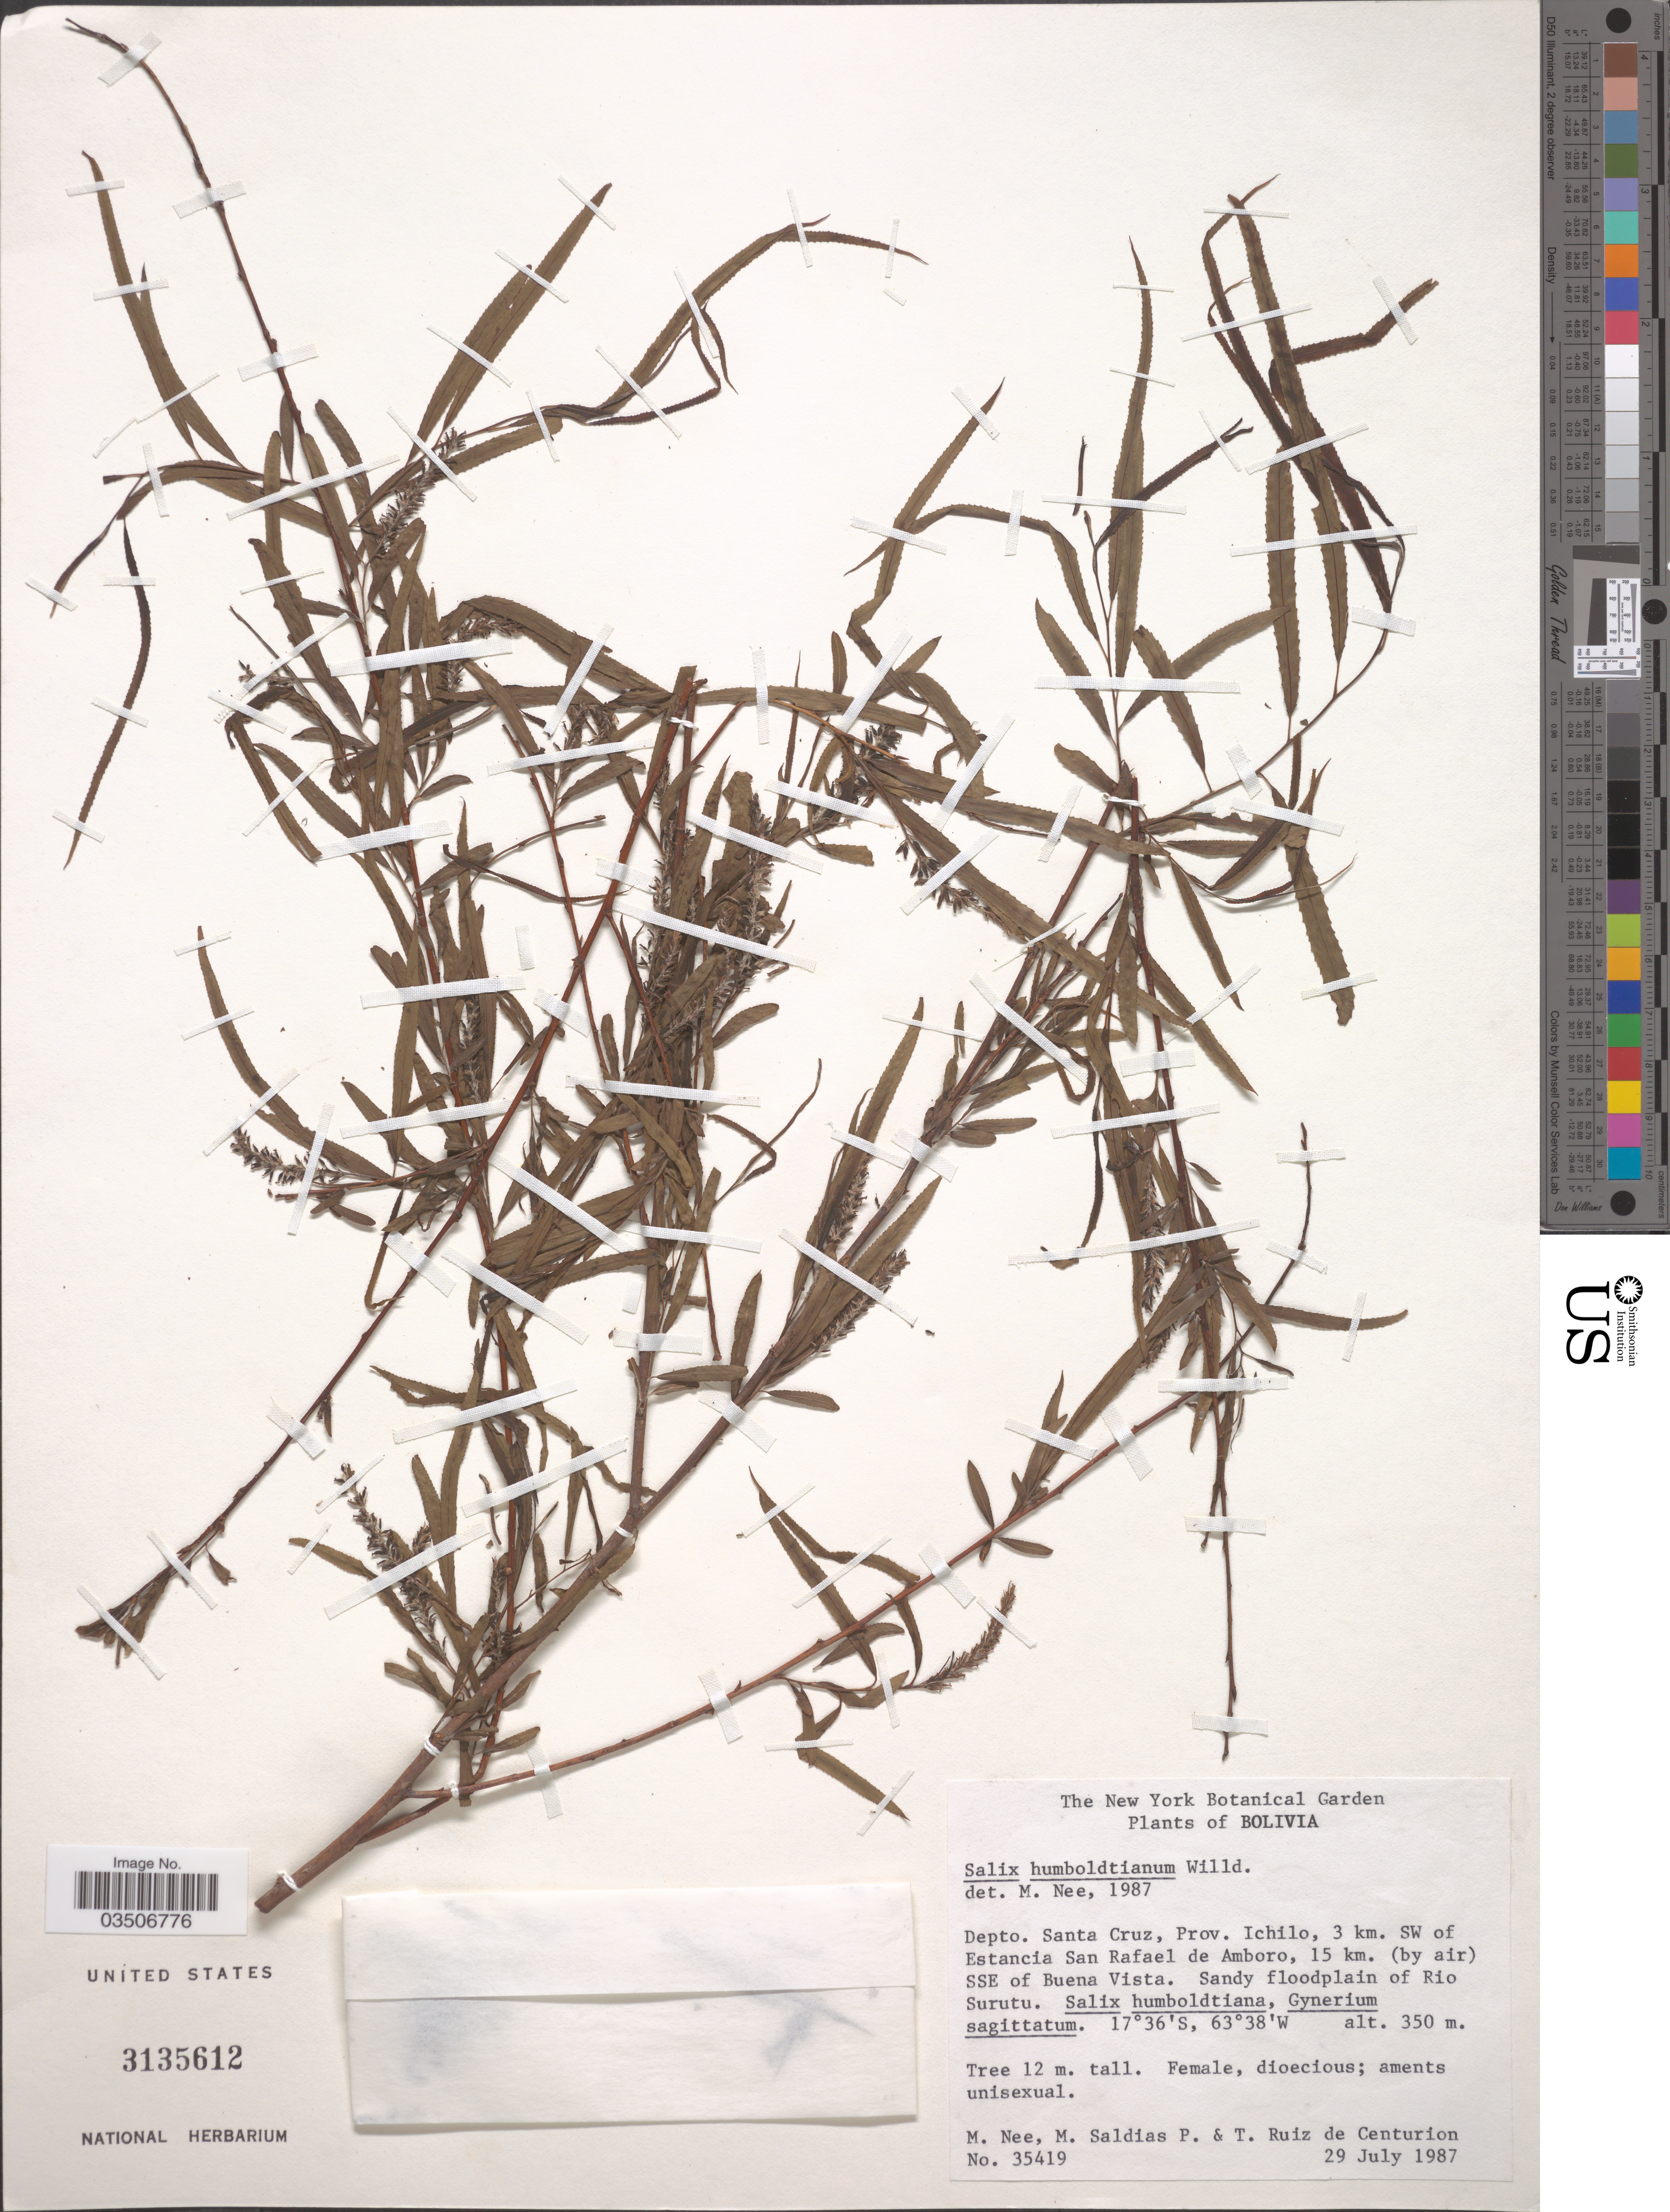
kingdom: Plantae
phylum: Tracheophyta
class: Magnoliopsida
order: Malpighiales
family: Salicaceae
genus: Salix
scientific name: Salix humboldtiana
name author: Willd.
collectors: M. Nee, M. Saldias P. & T. De Centurion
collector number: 35419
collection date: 1987-07-29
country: Bolivia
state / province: Santa Cruz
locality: Depto. Santa Cruz, Prov. Ichilo, 3 km. SW of Estancia San Rafael de Amboro, 15 km. (by air) SSE of Buena Vista. Sandy floodplain of Rio Surutu.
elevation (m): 350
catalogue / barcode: US 3135612